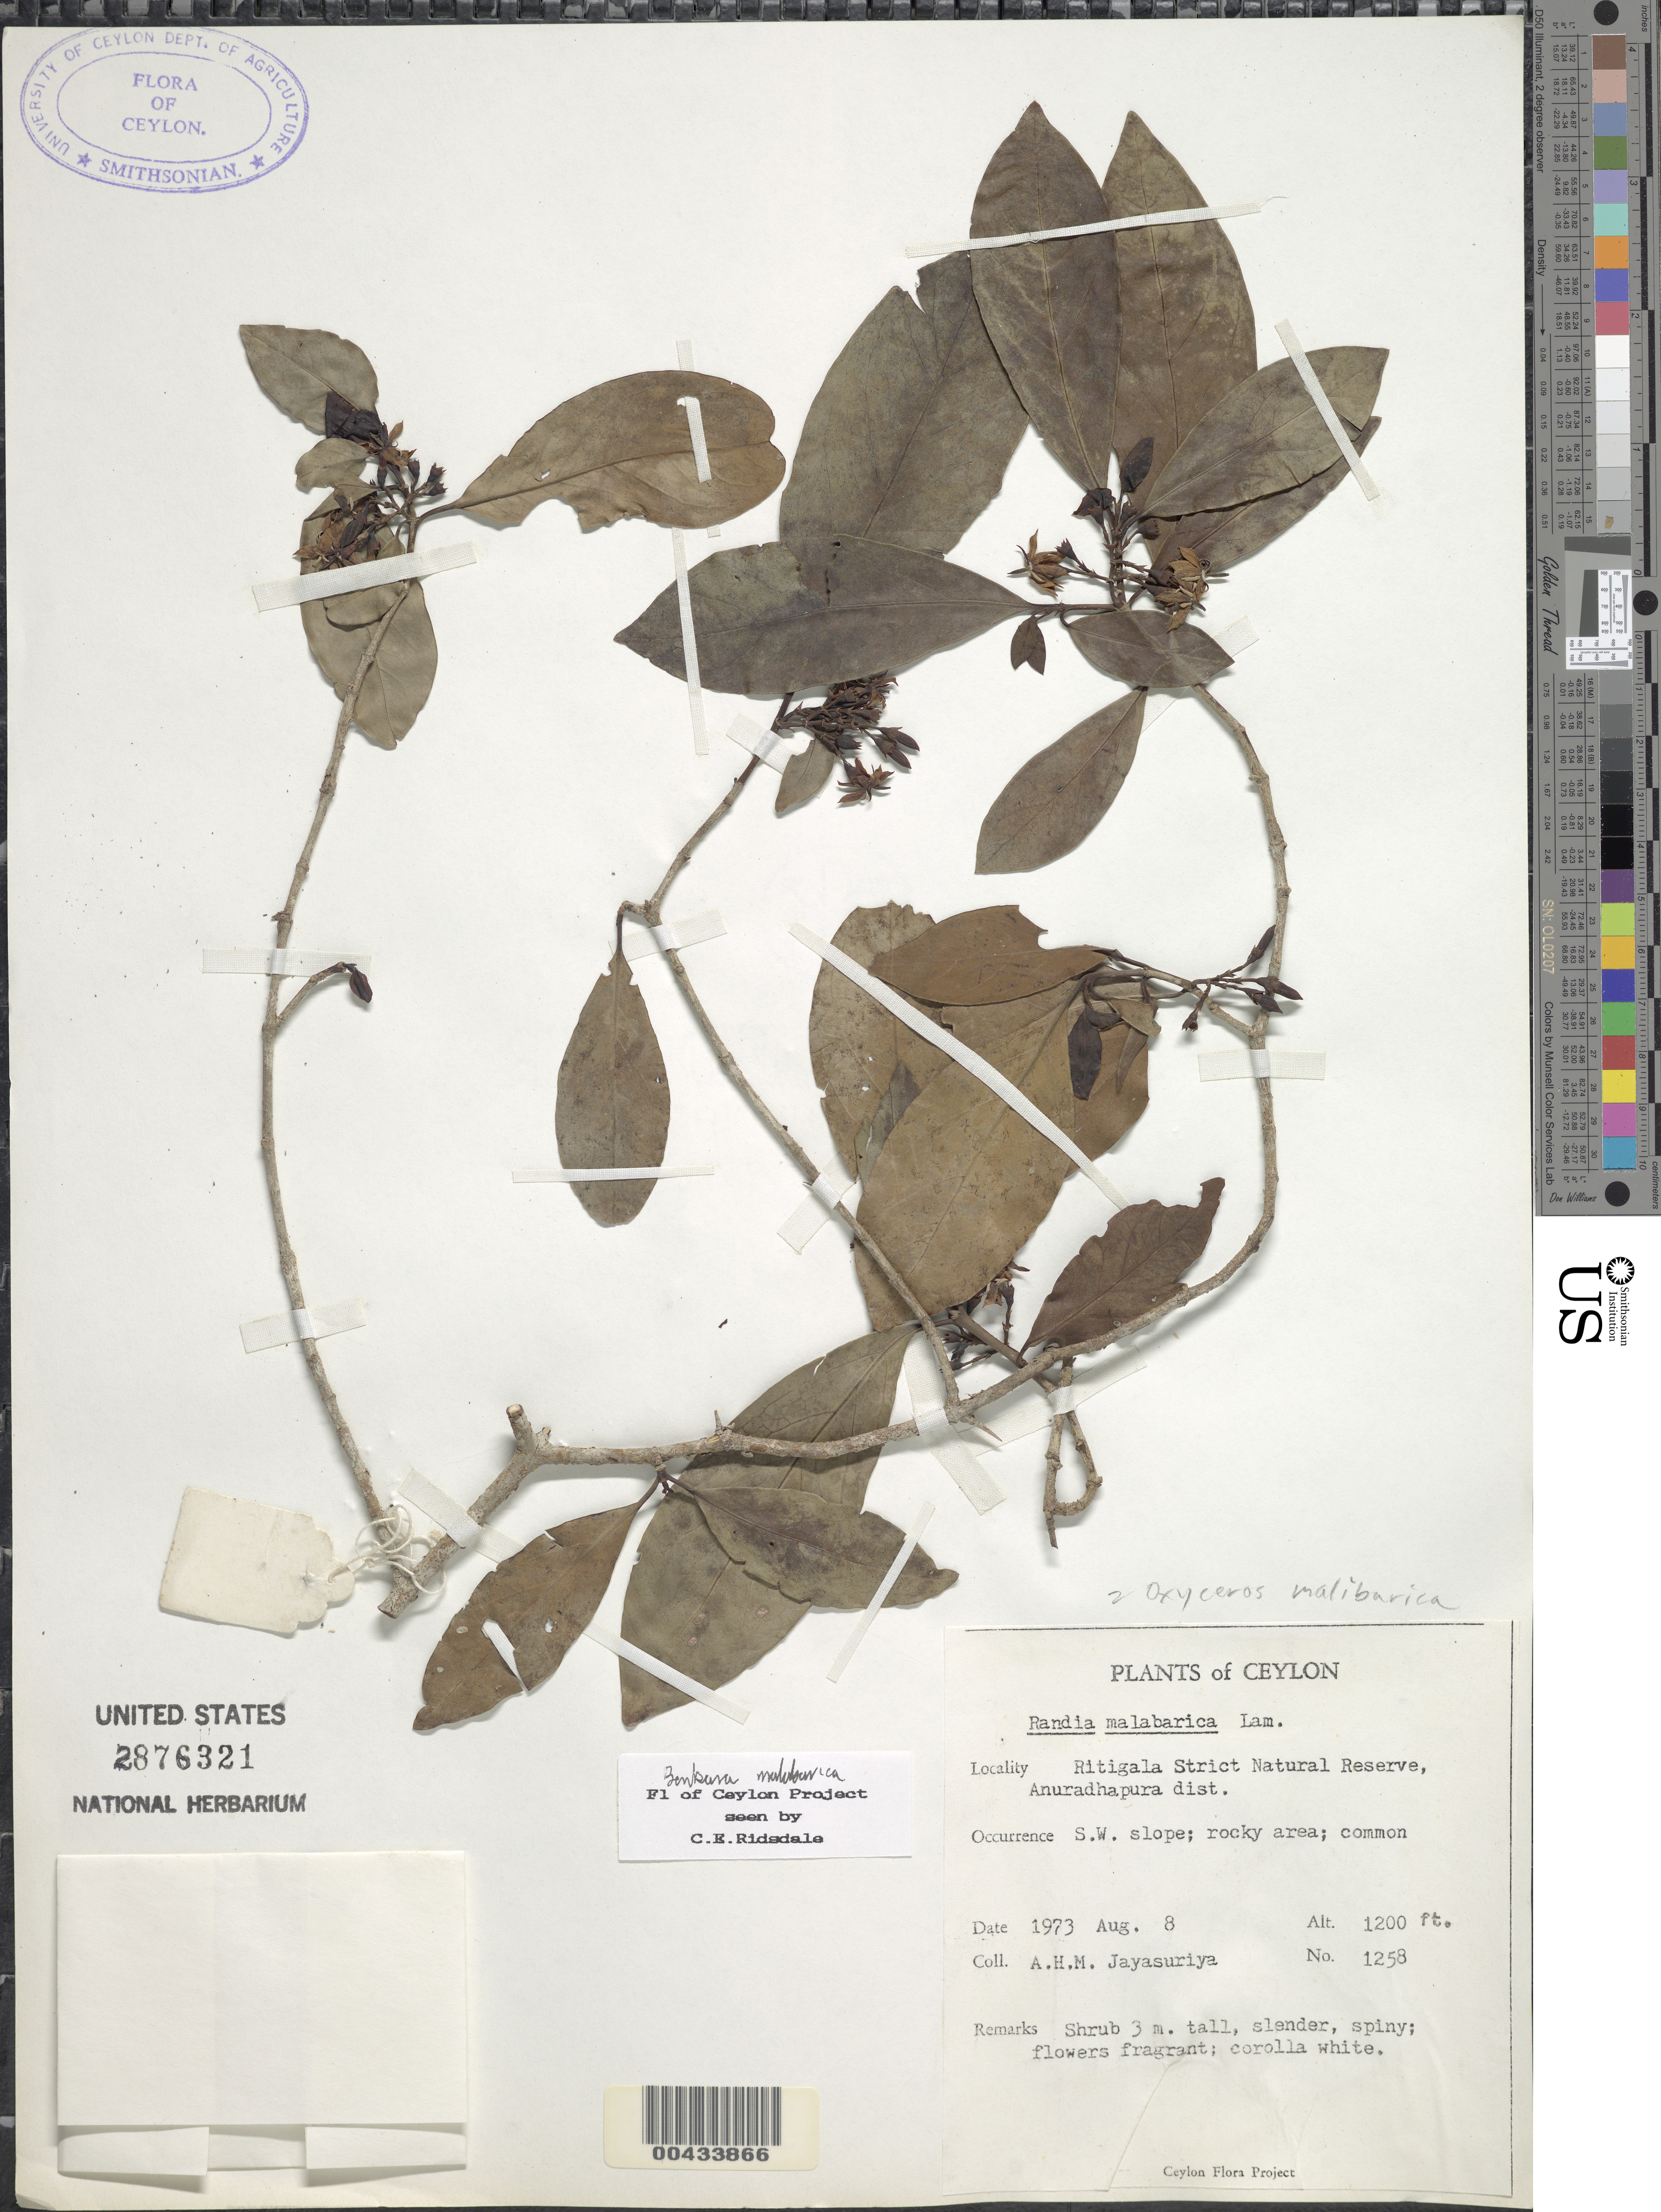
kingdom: Plantae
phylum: Tracheophyta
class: Magnoliopsida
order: Gentianales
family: Rubiaceae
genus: Benkara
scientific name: Benkara malabarica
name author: (Lam.) Tirveng.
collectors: A. H. Jayasuriya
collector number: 1258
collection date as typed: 08 Aug 1973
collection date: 1973-08-08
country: Sri Lanka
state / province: North Central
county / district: Anuradhapura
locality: Ritigala Strict Natural Reserve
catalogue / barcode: US 2876321